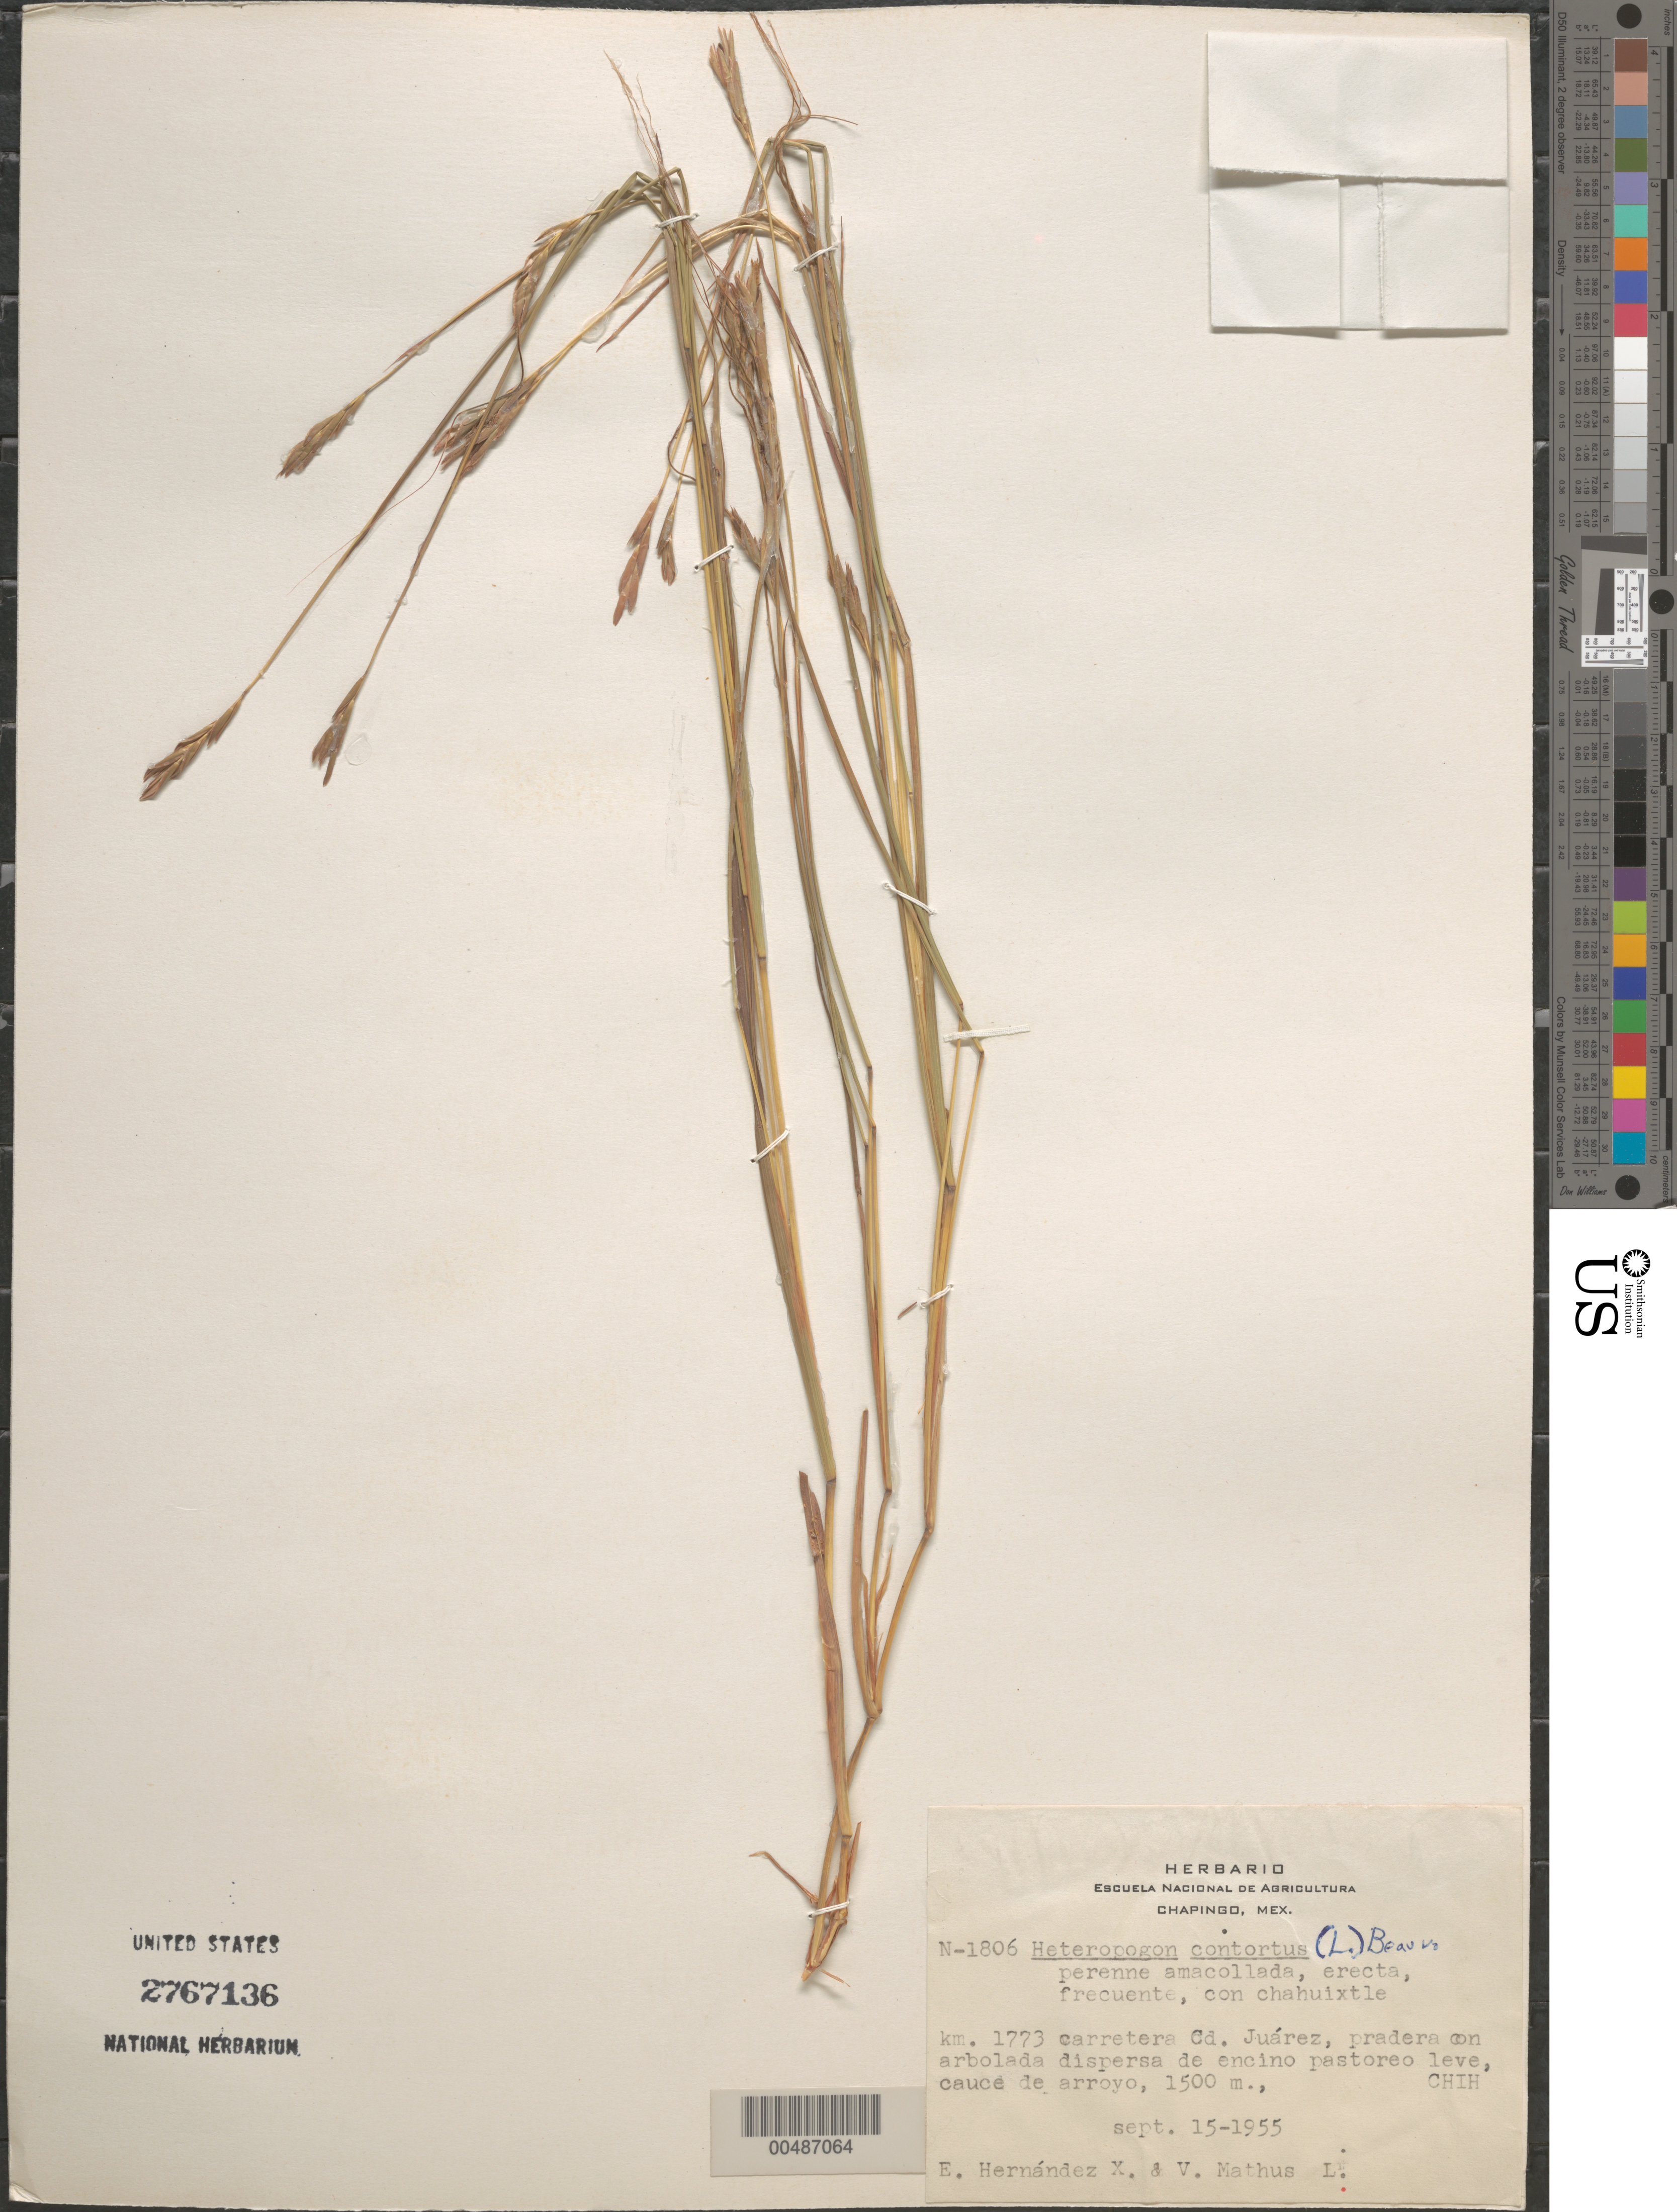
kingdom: Plantae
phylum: Tracheophyta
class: Liliopsida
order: Poales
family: Poaceae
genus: Heteropogon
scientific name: Heteropogon contortus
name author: (L.) P. Beauv. ex Roem. & Schult.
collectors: E. I. Hernández-X. & V. Mathus L.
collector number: N-1806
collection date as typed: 15 Sep 1955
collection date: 1955-09-15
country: Mexico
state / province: Chihuahua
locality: Km 1773 carretera Cd. Juárez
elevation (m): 1500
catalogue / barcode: US 2767136